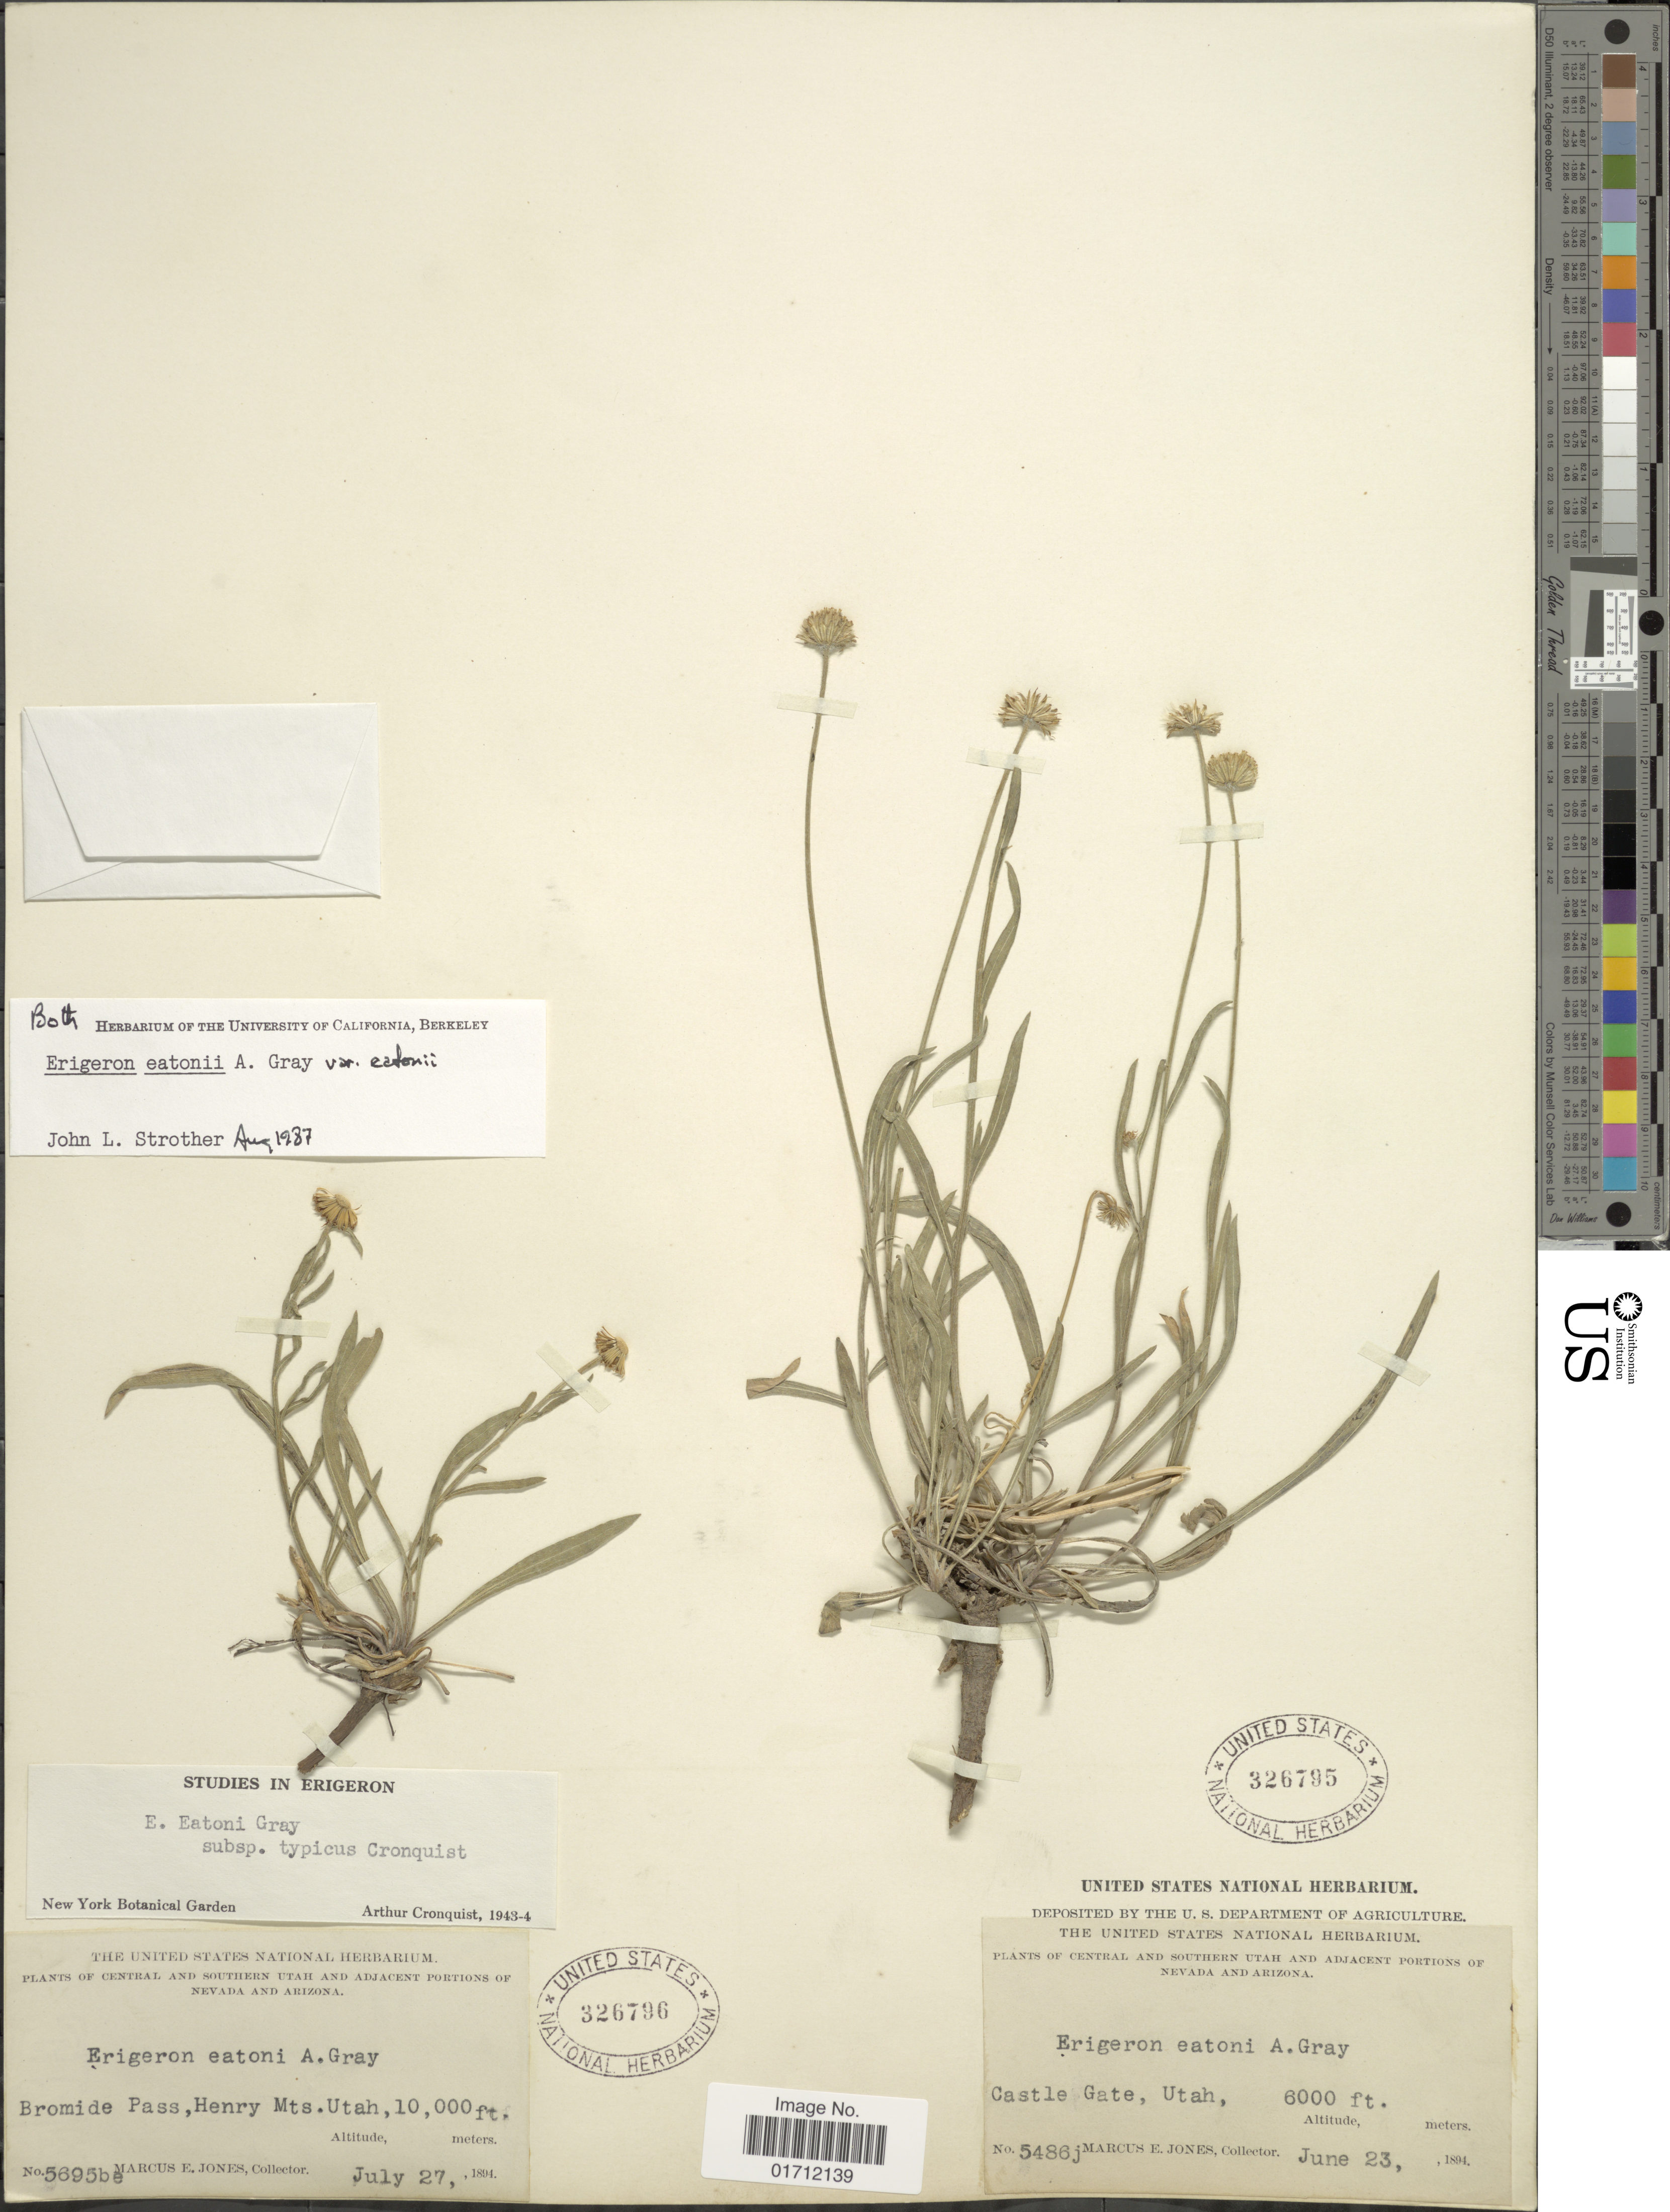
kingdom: Plantae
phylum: Tracheophyta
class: Magnoliopsida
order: Asterales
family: Asteraceae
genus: Erigeron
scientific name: Erigeron eatonii var. eatonii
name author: A. Gray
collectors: M. E. Jones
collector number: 5695be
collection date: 1984-07-27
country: United States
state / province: Utah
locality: Central and Southern Utah, Bormide Pass, Henry Mts, Utah.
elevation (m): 3048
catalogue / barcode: US 326796